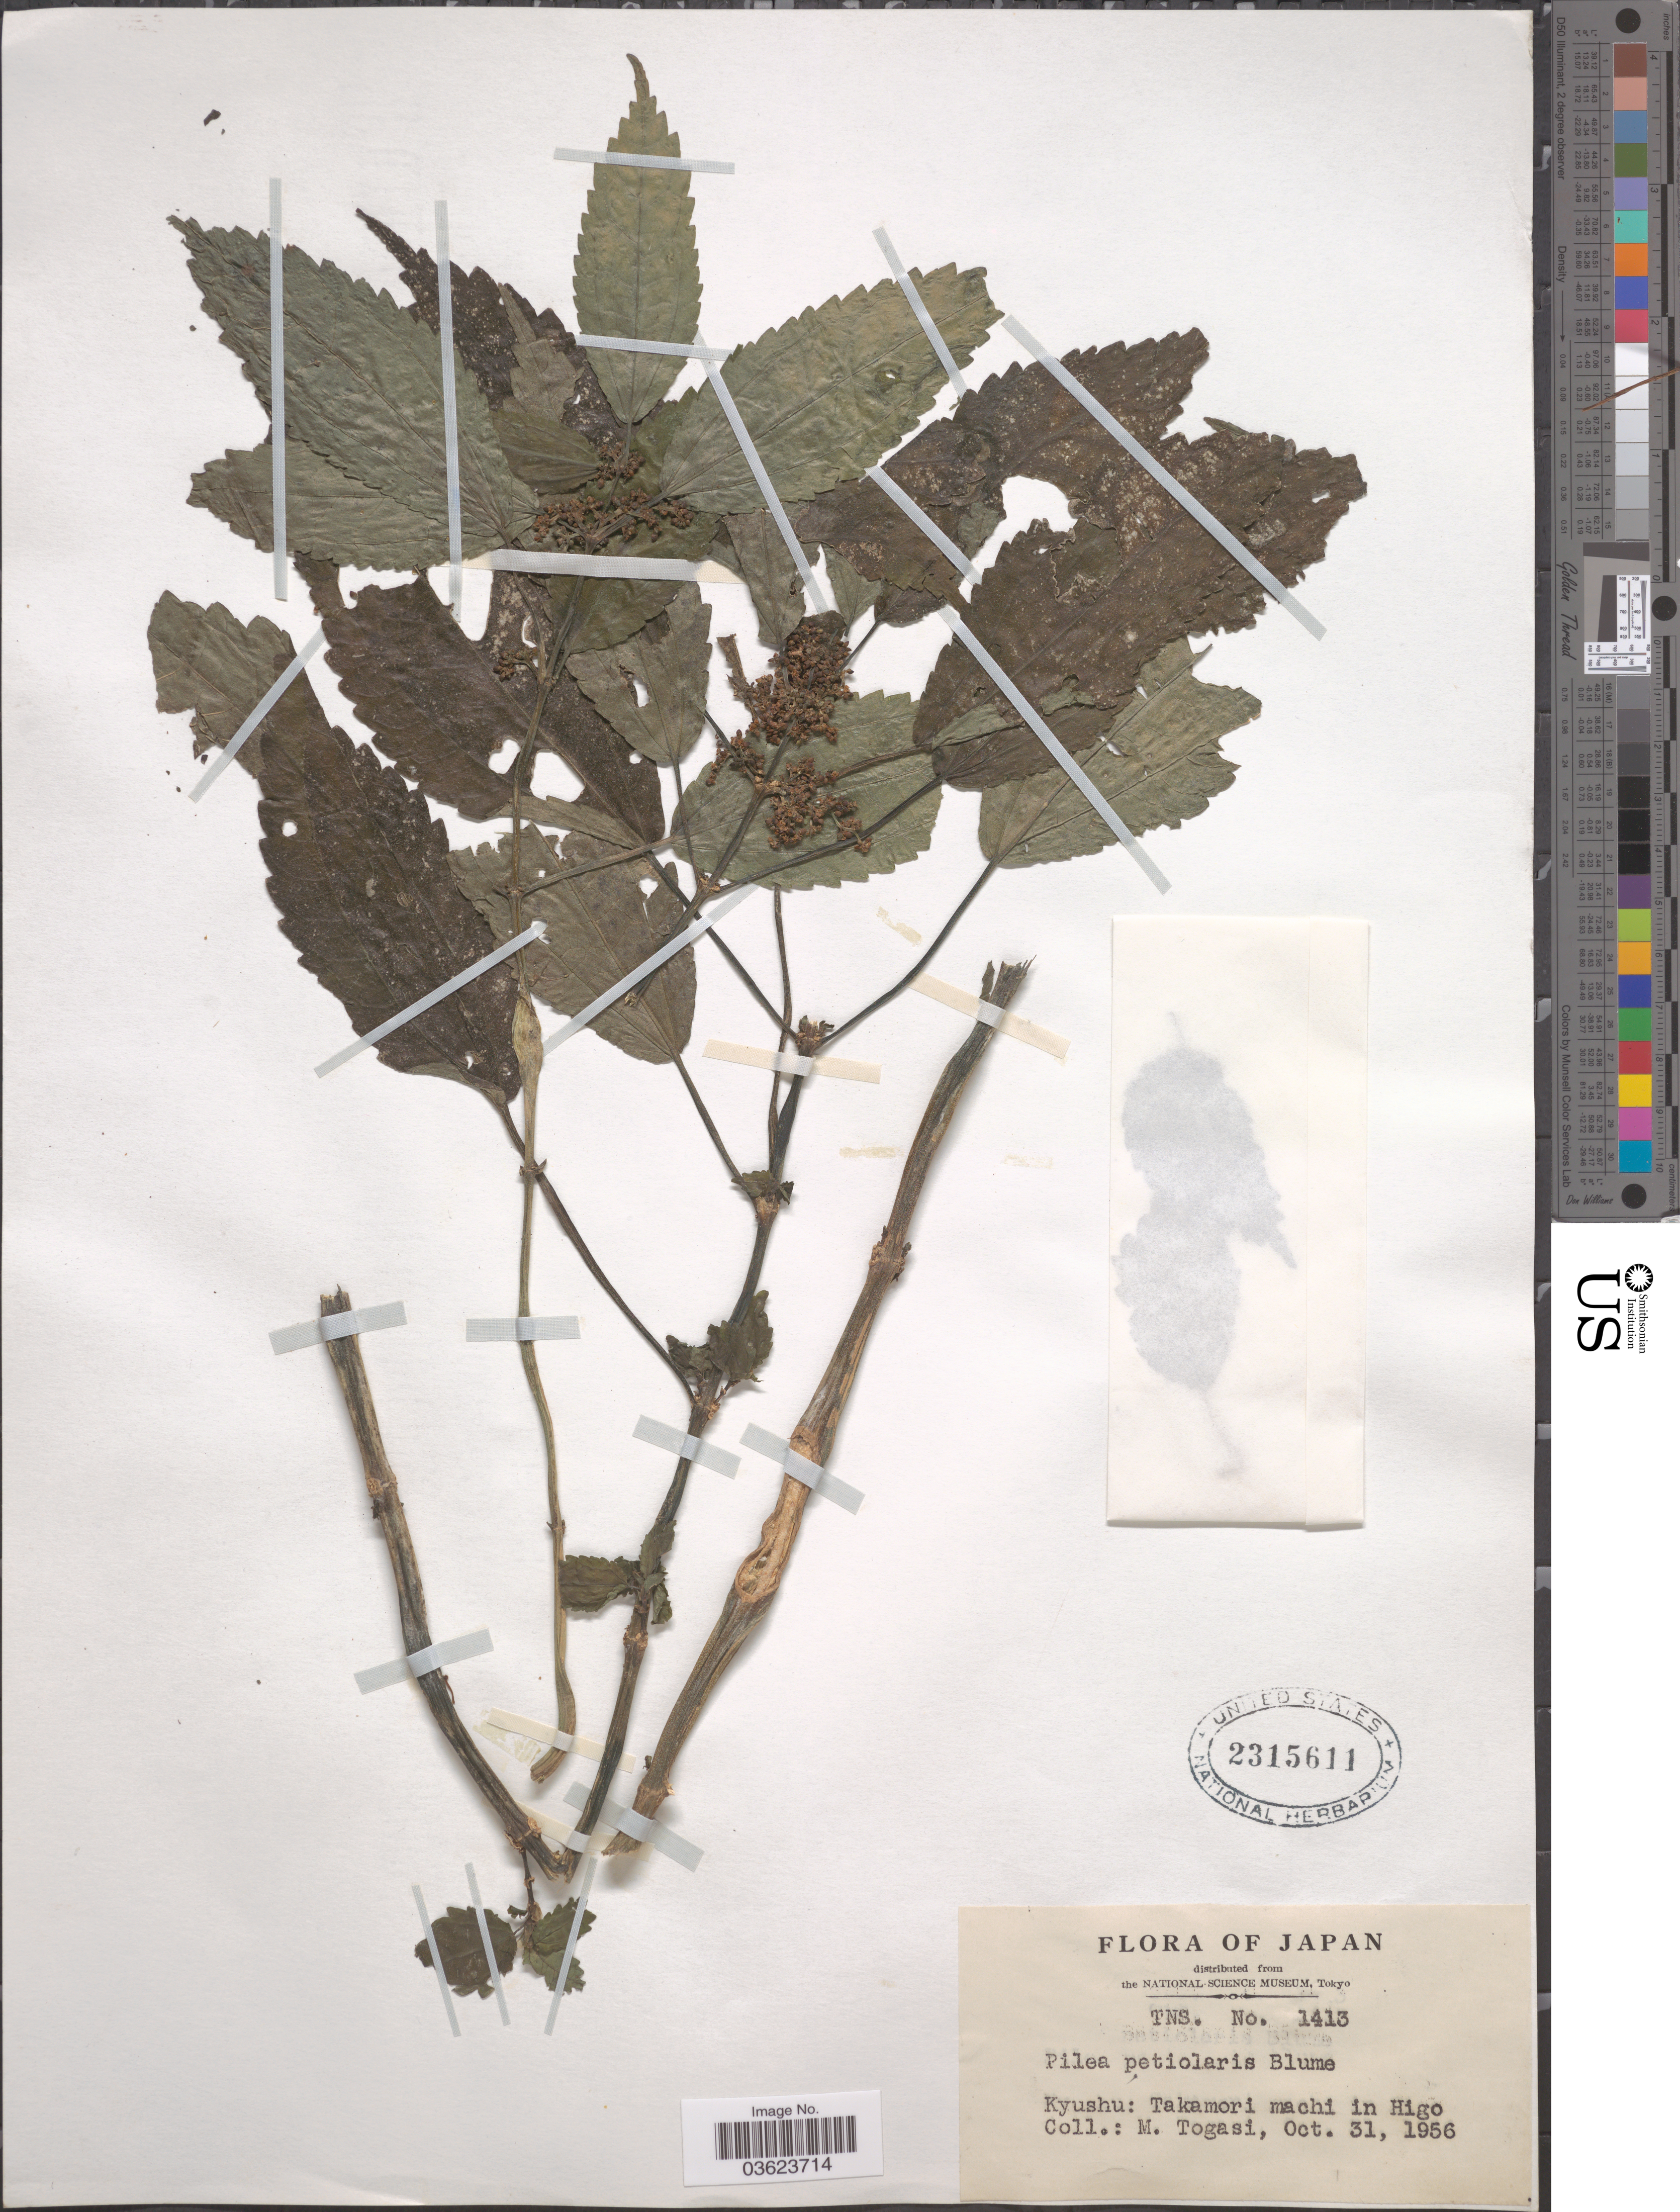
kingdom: Plantae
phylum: Tracheophyta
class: Magnoliopsida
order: Rosales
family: Urticaceae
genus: Pilea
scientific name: Pilea petiolaris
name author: Wedd.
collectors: M. Togasi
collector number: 1413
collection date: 1956-10-31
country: Japan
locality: Kyushu: Takamori machi in Higo.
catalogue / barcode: US 2315611